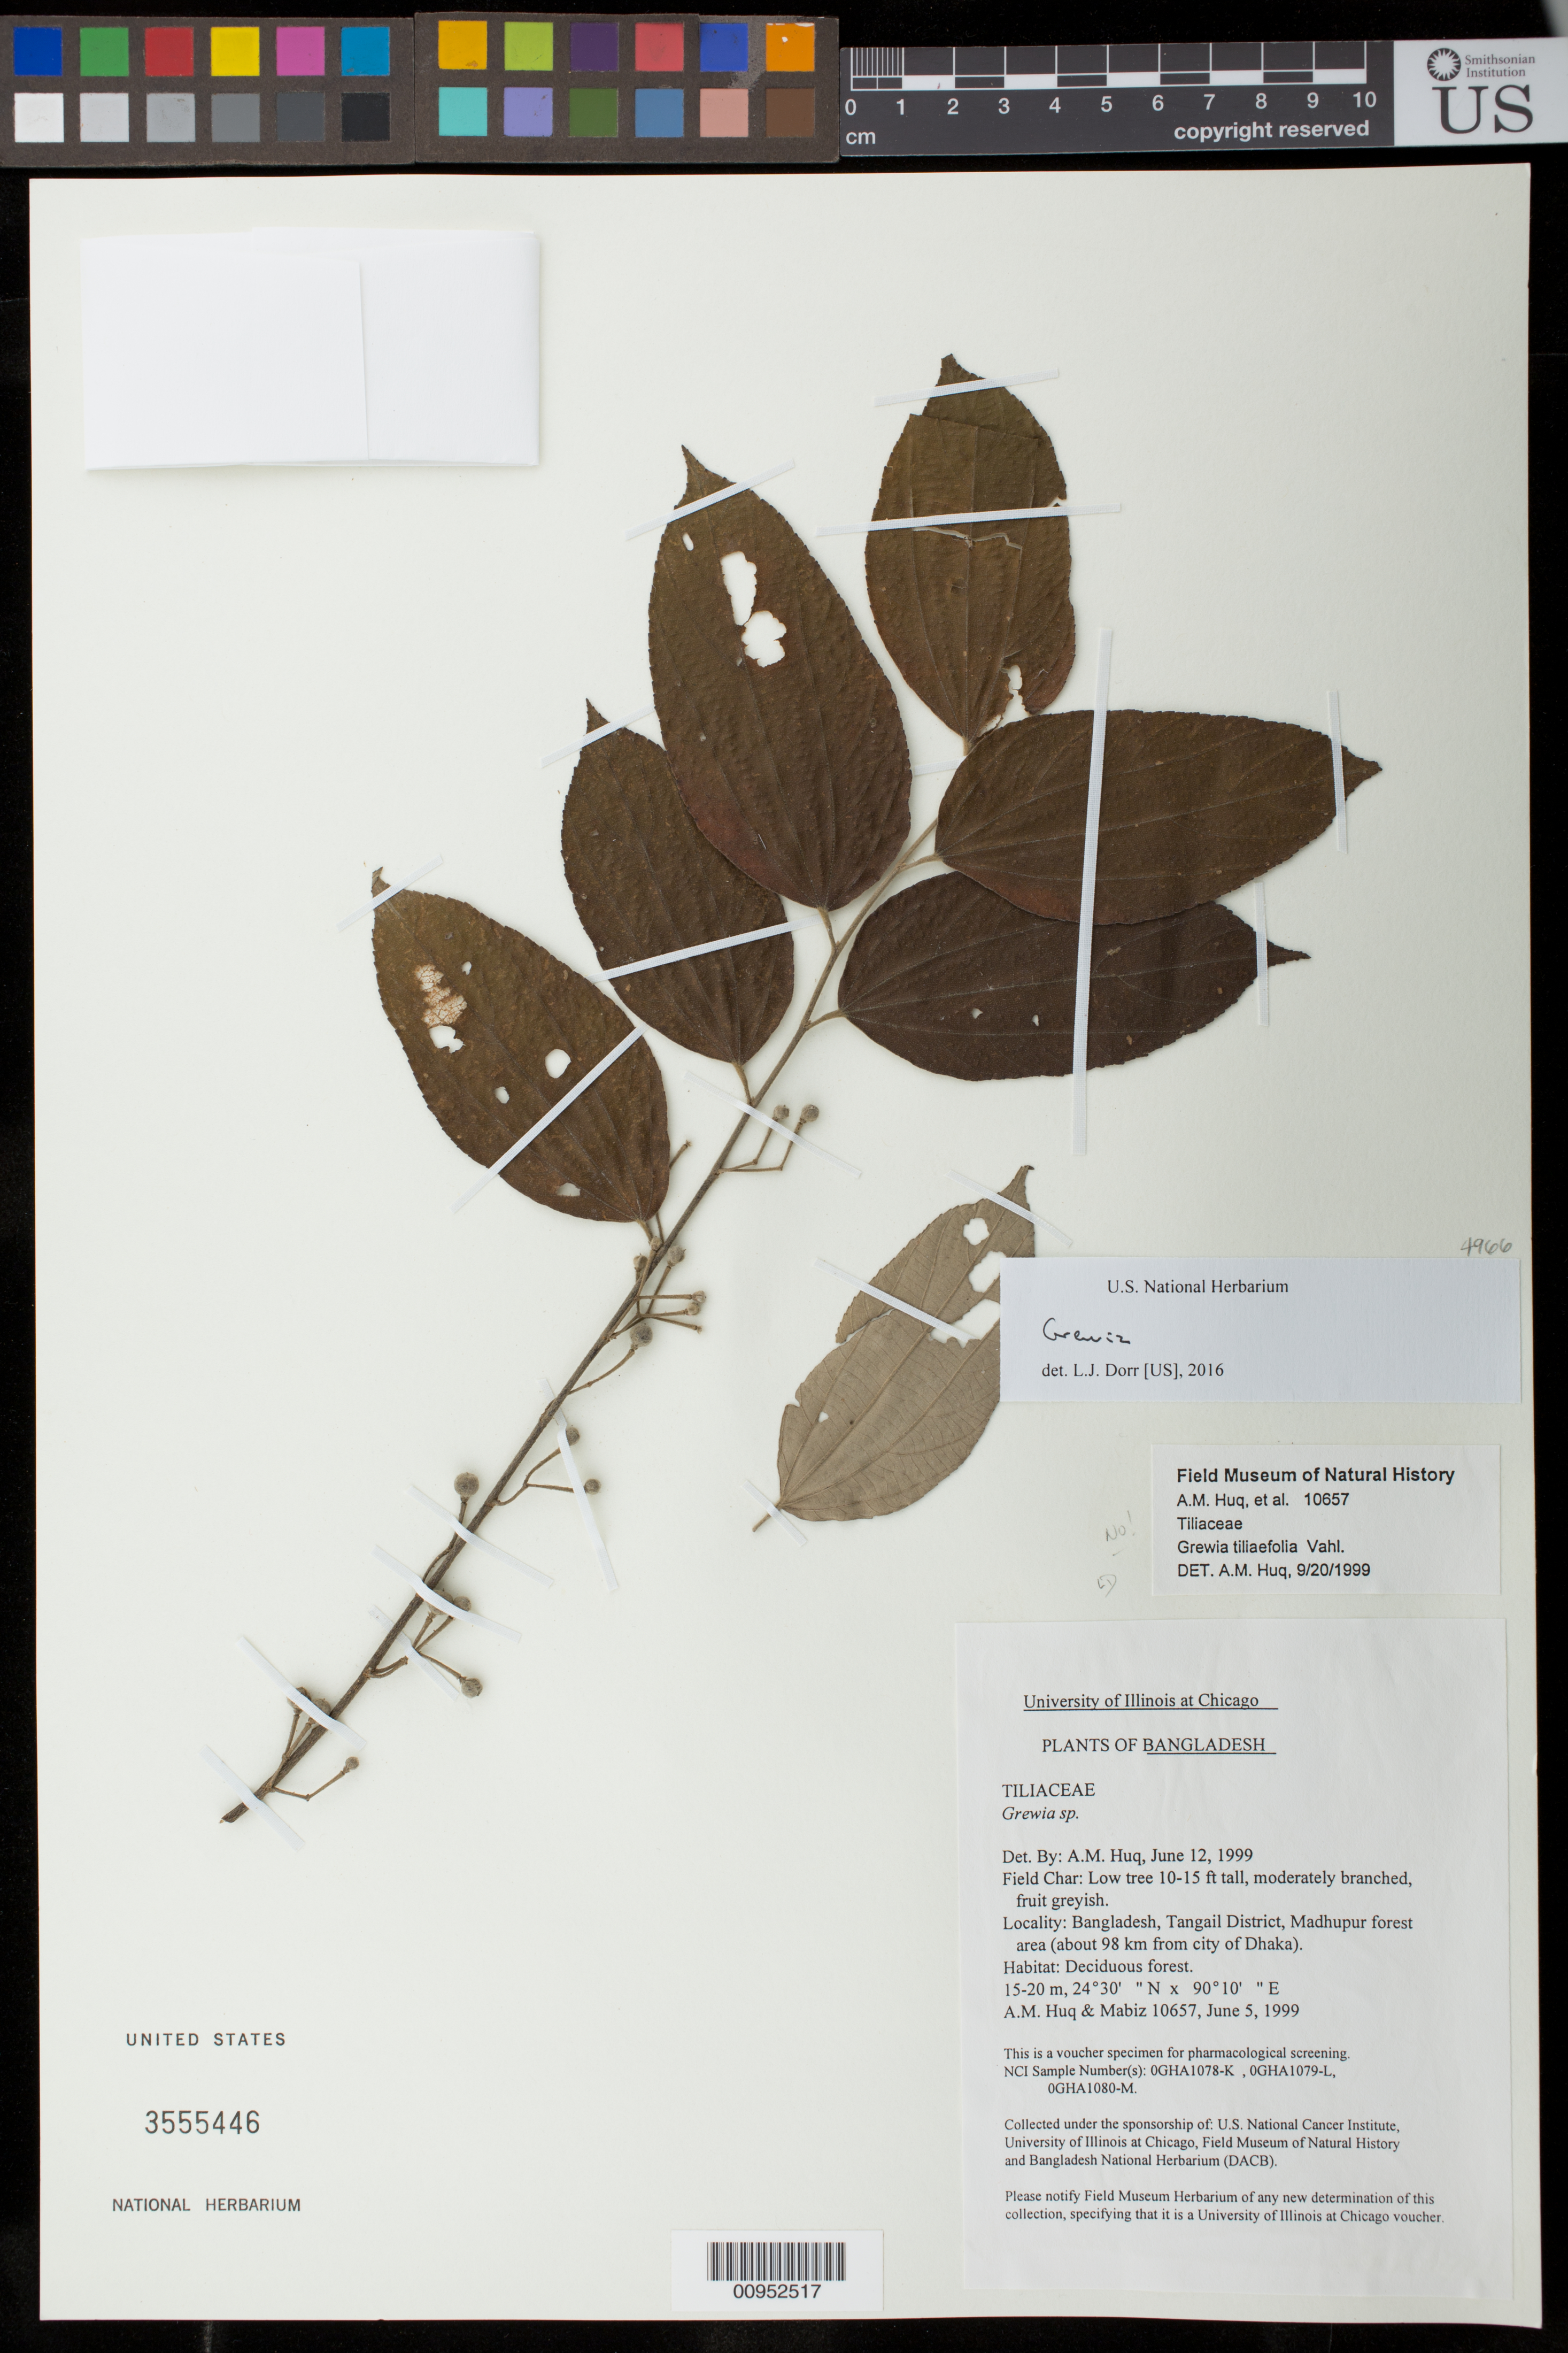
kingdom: Plantae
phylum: Tracheophyta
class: Magnoliopsida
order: Malvales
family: Malvaceae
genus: Grewia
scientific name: Grewia sp.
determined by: Dorr, L. J., (BOT), Smithsonian Institution - National Museum of Natural History (UNITED STATES)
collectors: A. M. Huq & -. Mabiz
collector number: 10657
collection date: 1999-06-05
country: Bangladesh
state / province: Dhaka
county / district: Tangail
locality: Madhupur forest area about 98 km from city of Dhaka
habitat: Deciduous forest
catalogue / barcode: US 3555446